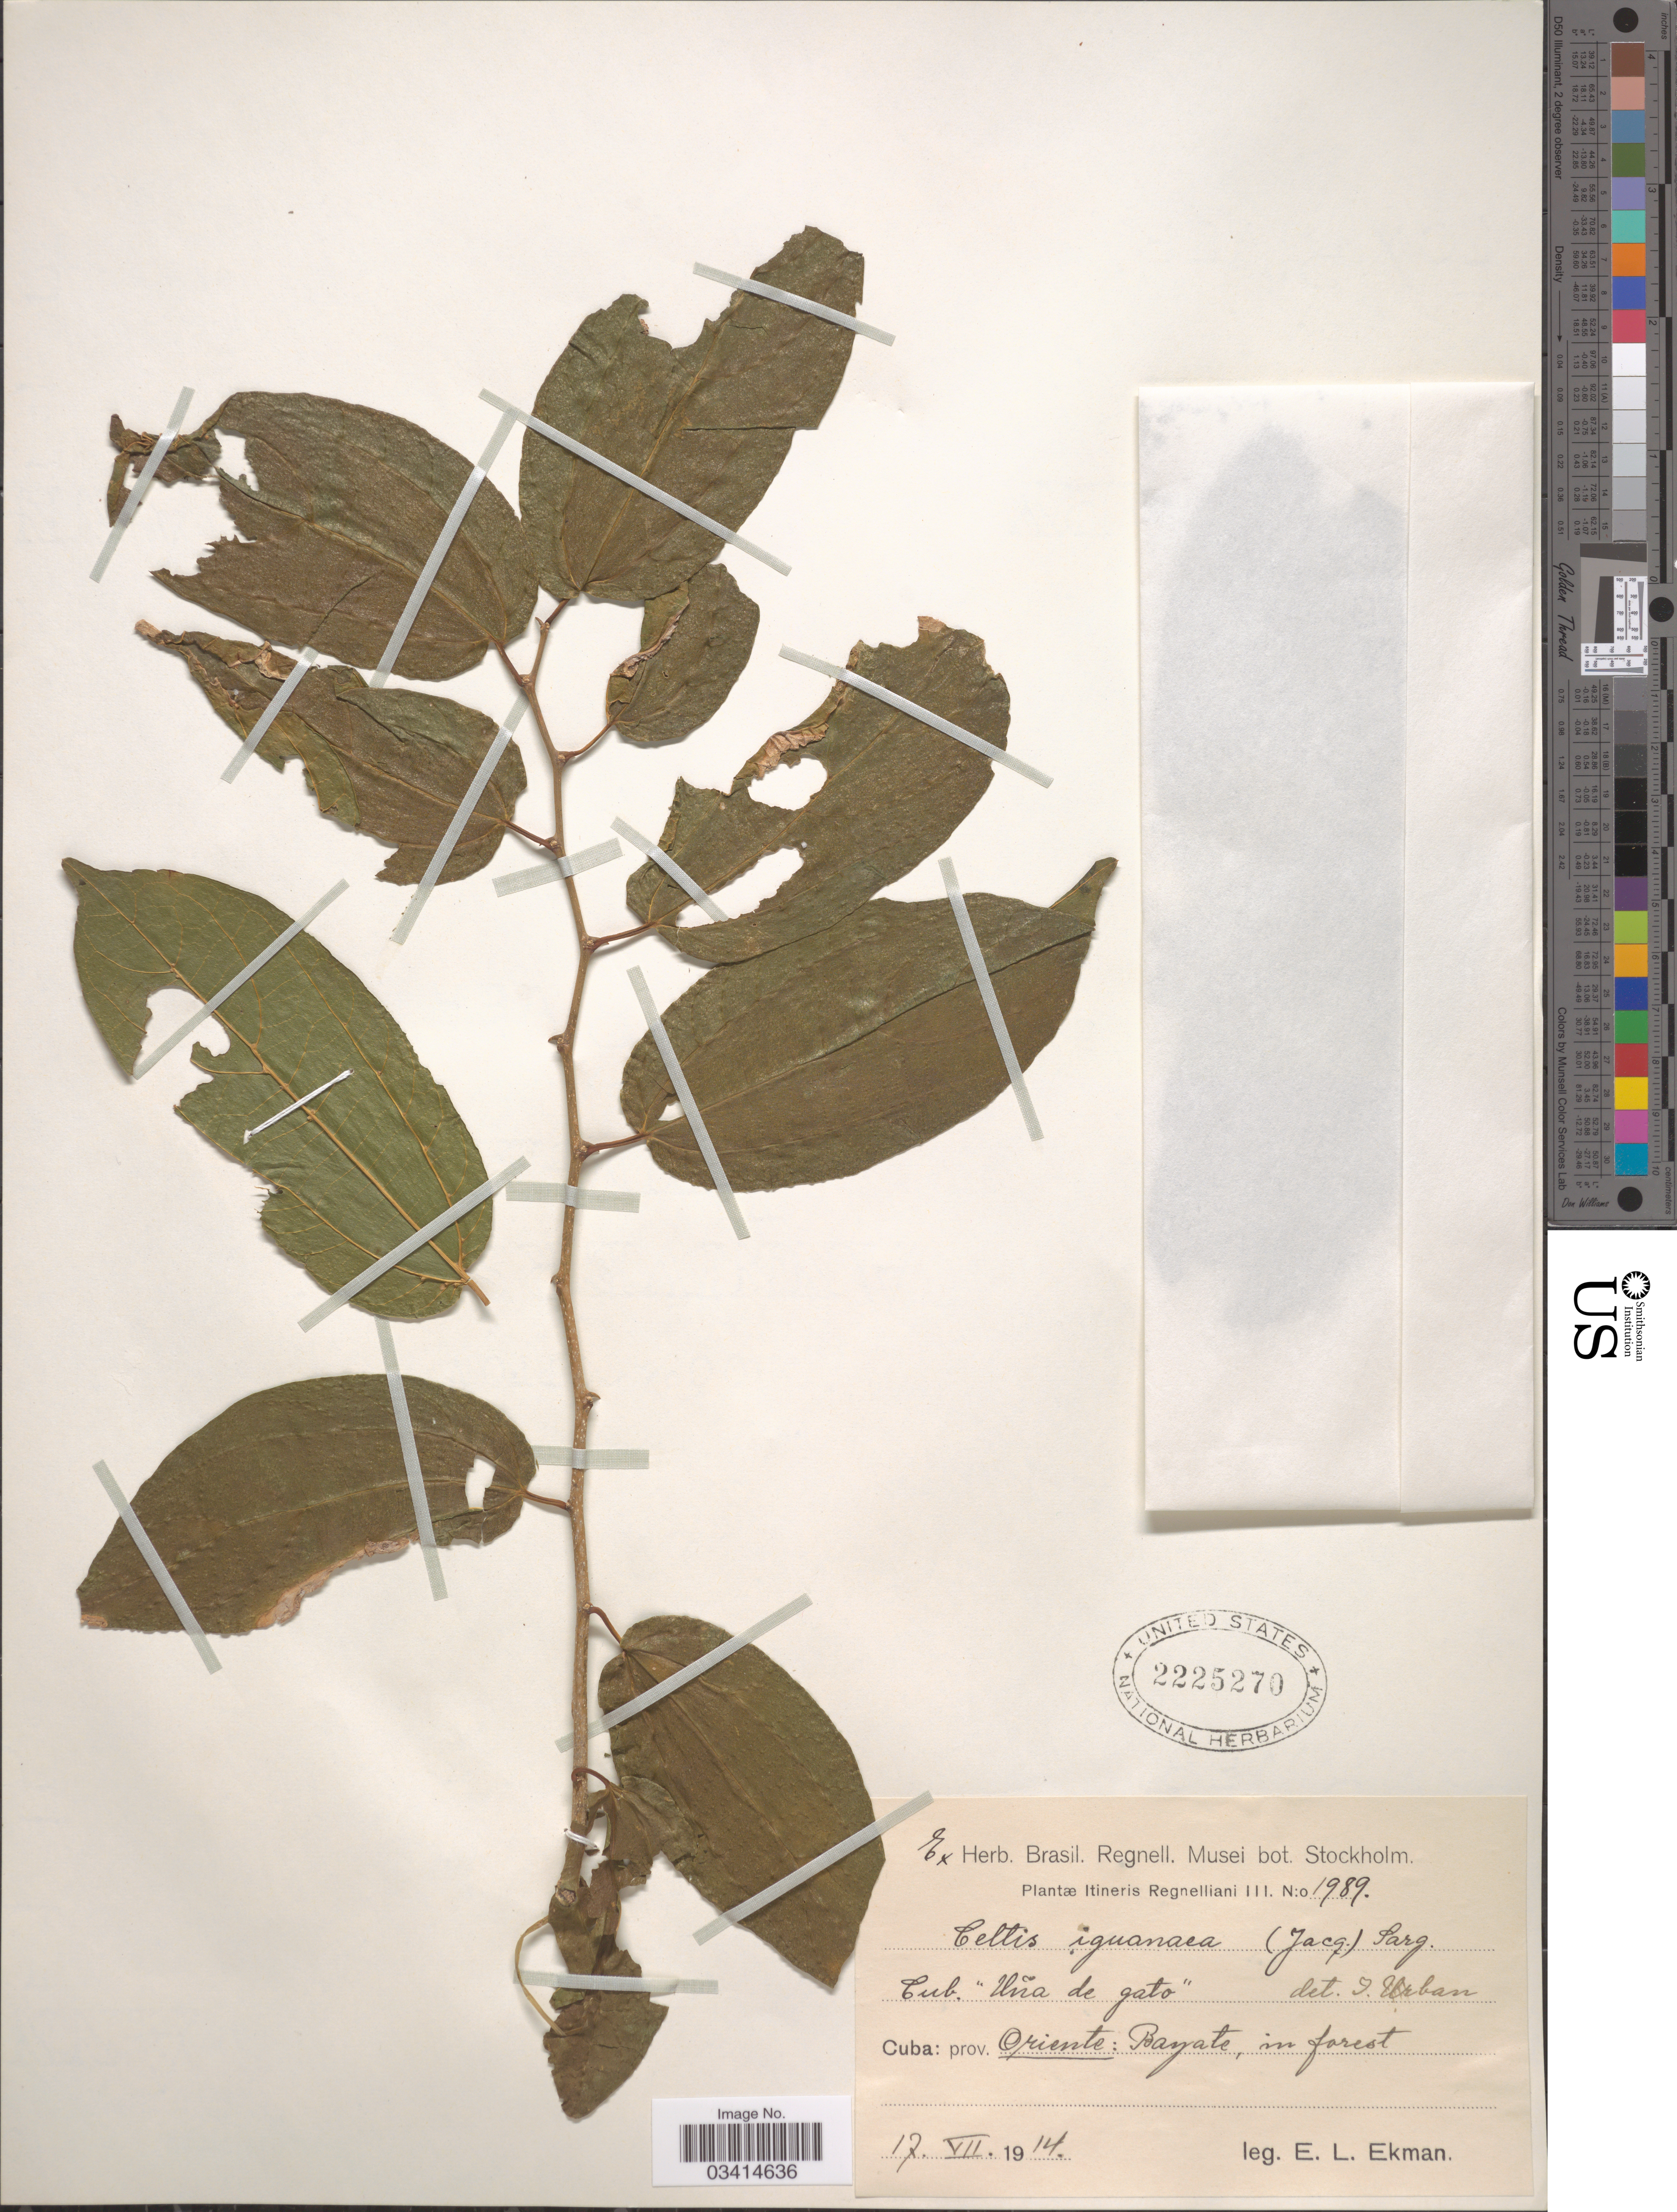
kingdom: Plantae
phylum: Tracheophyta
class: Magnoliopsida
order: Rosales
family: Cannabaceae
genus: Celtis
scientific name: Celtis iguanaea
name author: (Jacq.) Sarg.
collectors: E. L. Ekman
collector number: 1989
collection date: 1914-07-17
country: Cuba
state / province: Oriente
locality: Bayate, in forest.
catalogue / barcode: US 2225270